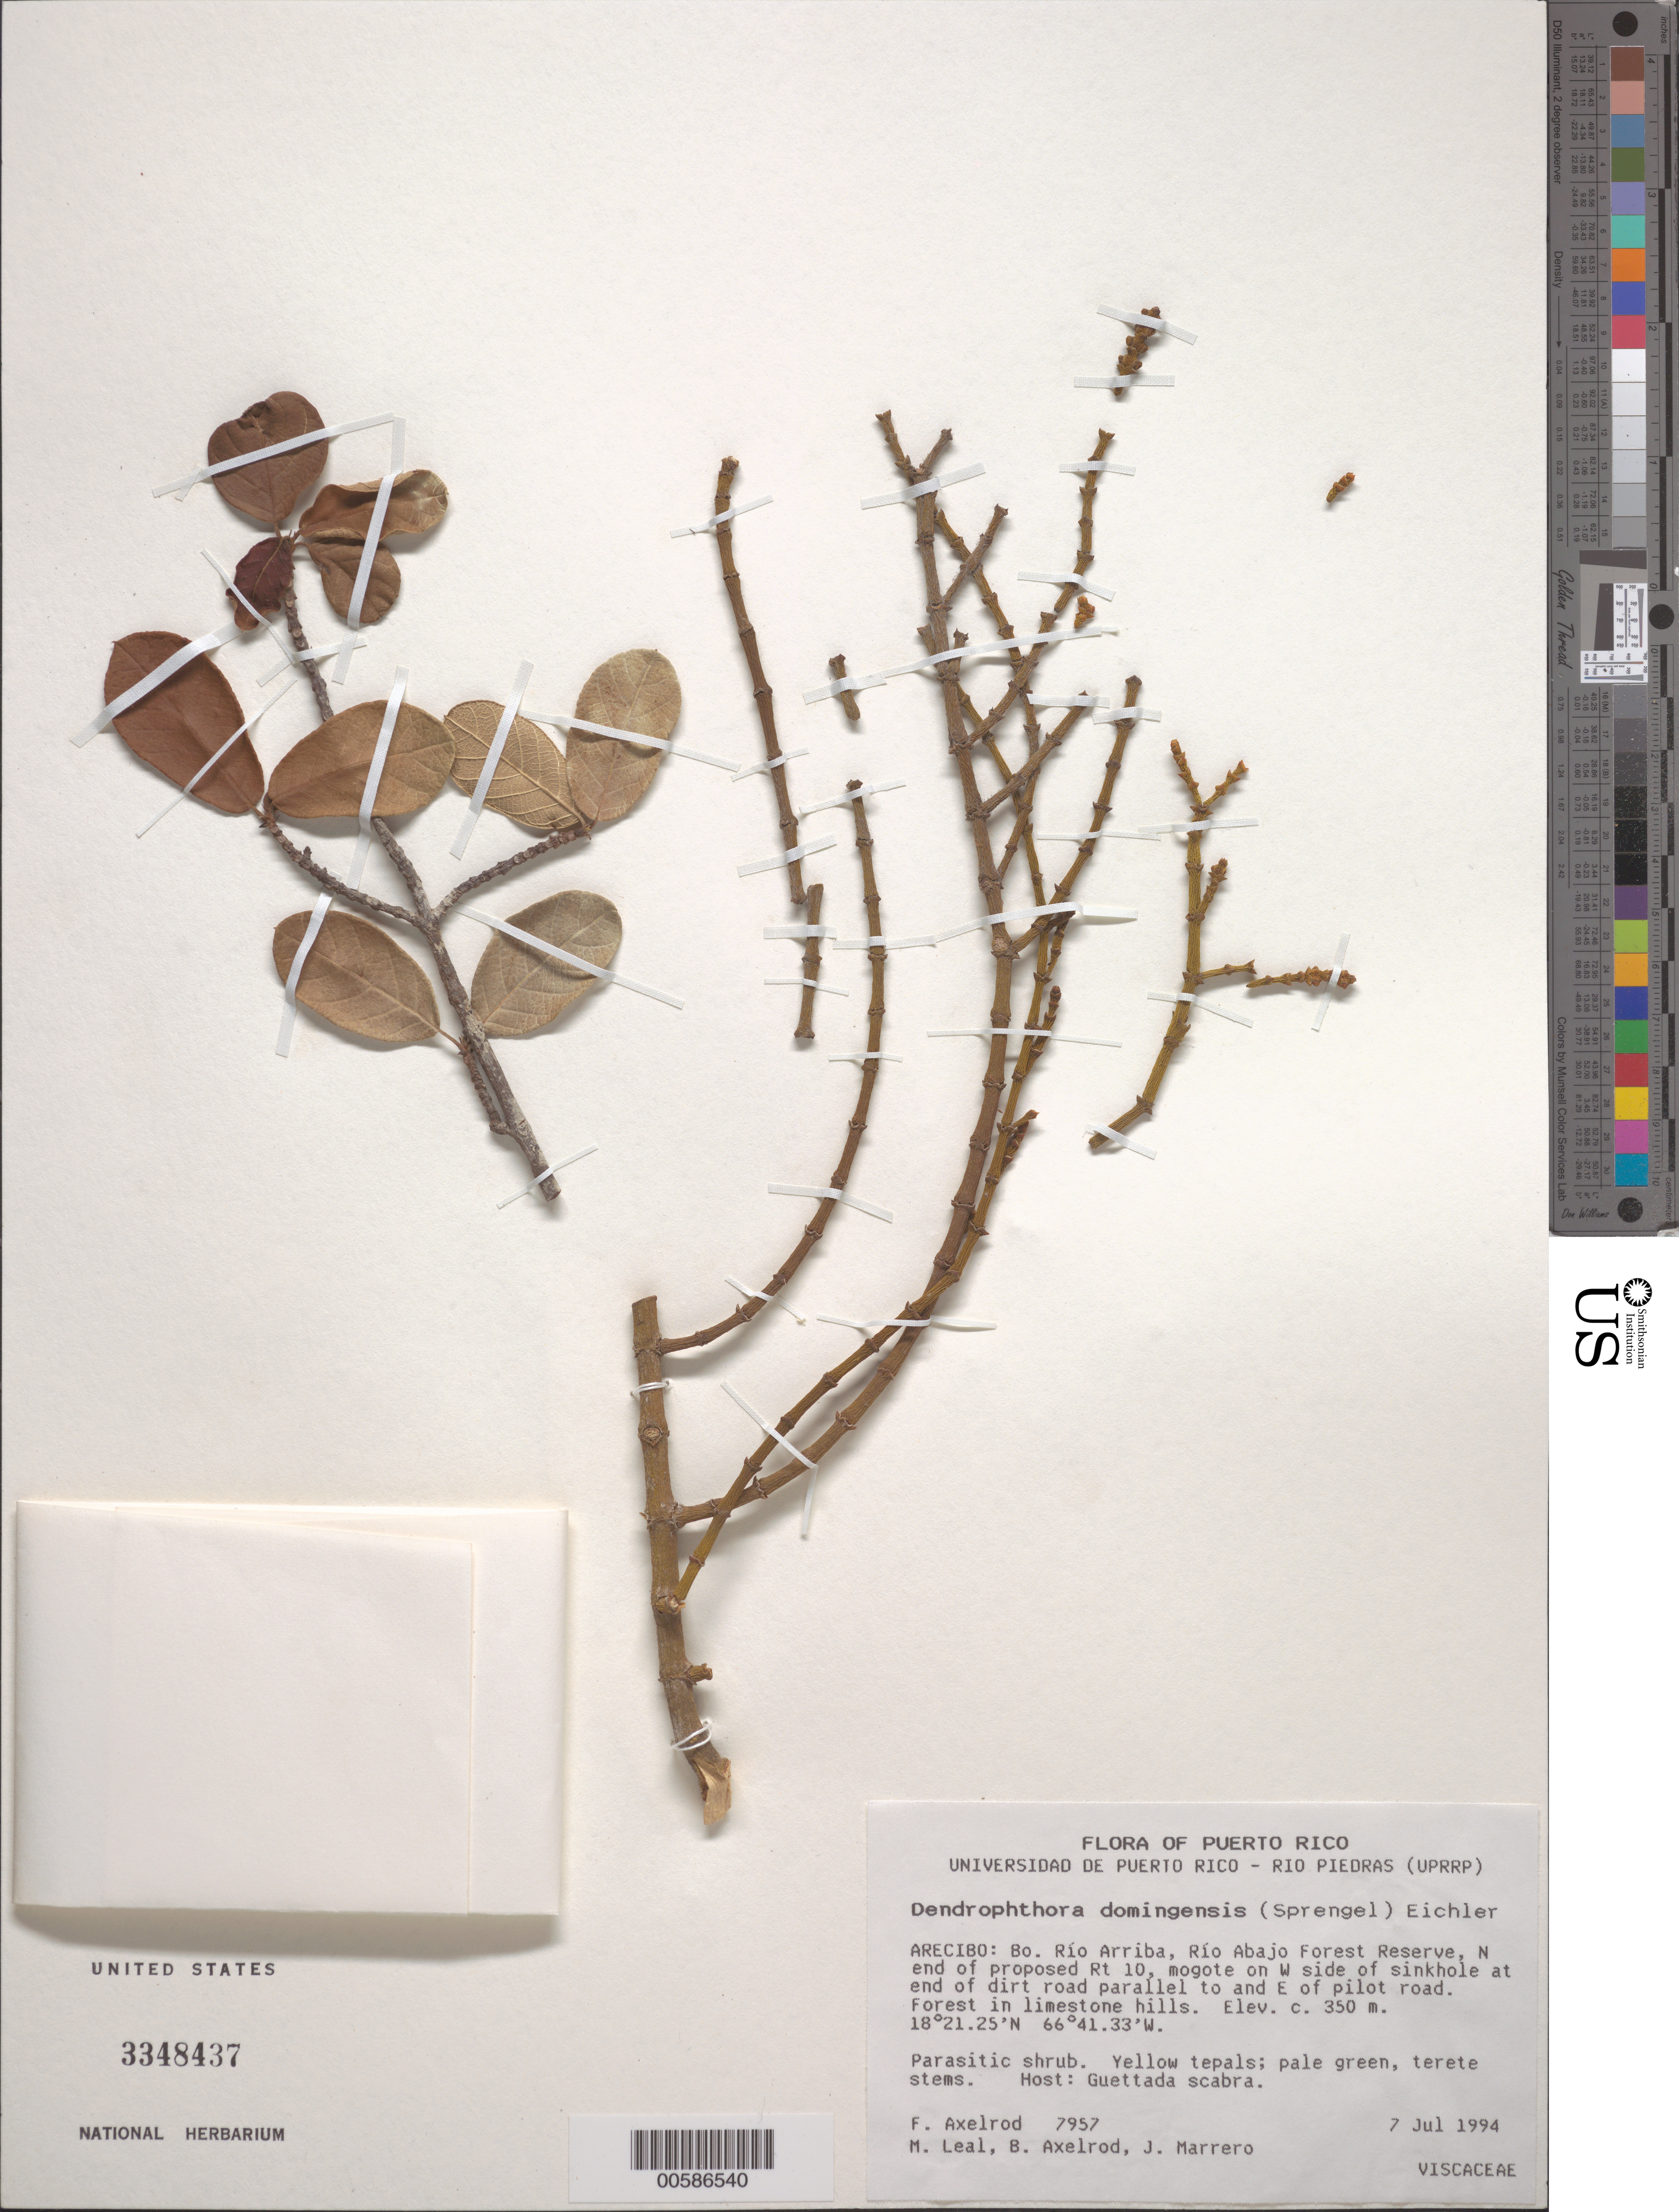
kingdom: Plantae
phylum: Tracheophyta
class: Magnoliopsida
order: Santalales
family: Viscaceae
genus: Dendrophthora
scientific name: Dendrophthora domingensis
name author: (Spreng.) Eichler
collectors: F. Axelrod, M. E. Leal, B. Axelrod & J. Marrero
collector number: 7957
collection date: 1994-07-07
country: Puerto Rico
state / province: Arecibo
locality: Bo. Río Arriba, Río Abajo Forest Reserve, N end of proposed Rt 10, mogote on W side of sinkhole at end of dirt road parallel to and E of pilot road.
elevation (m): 350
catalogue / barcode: US 3348437